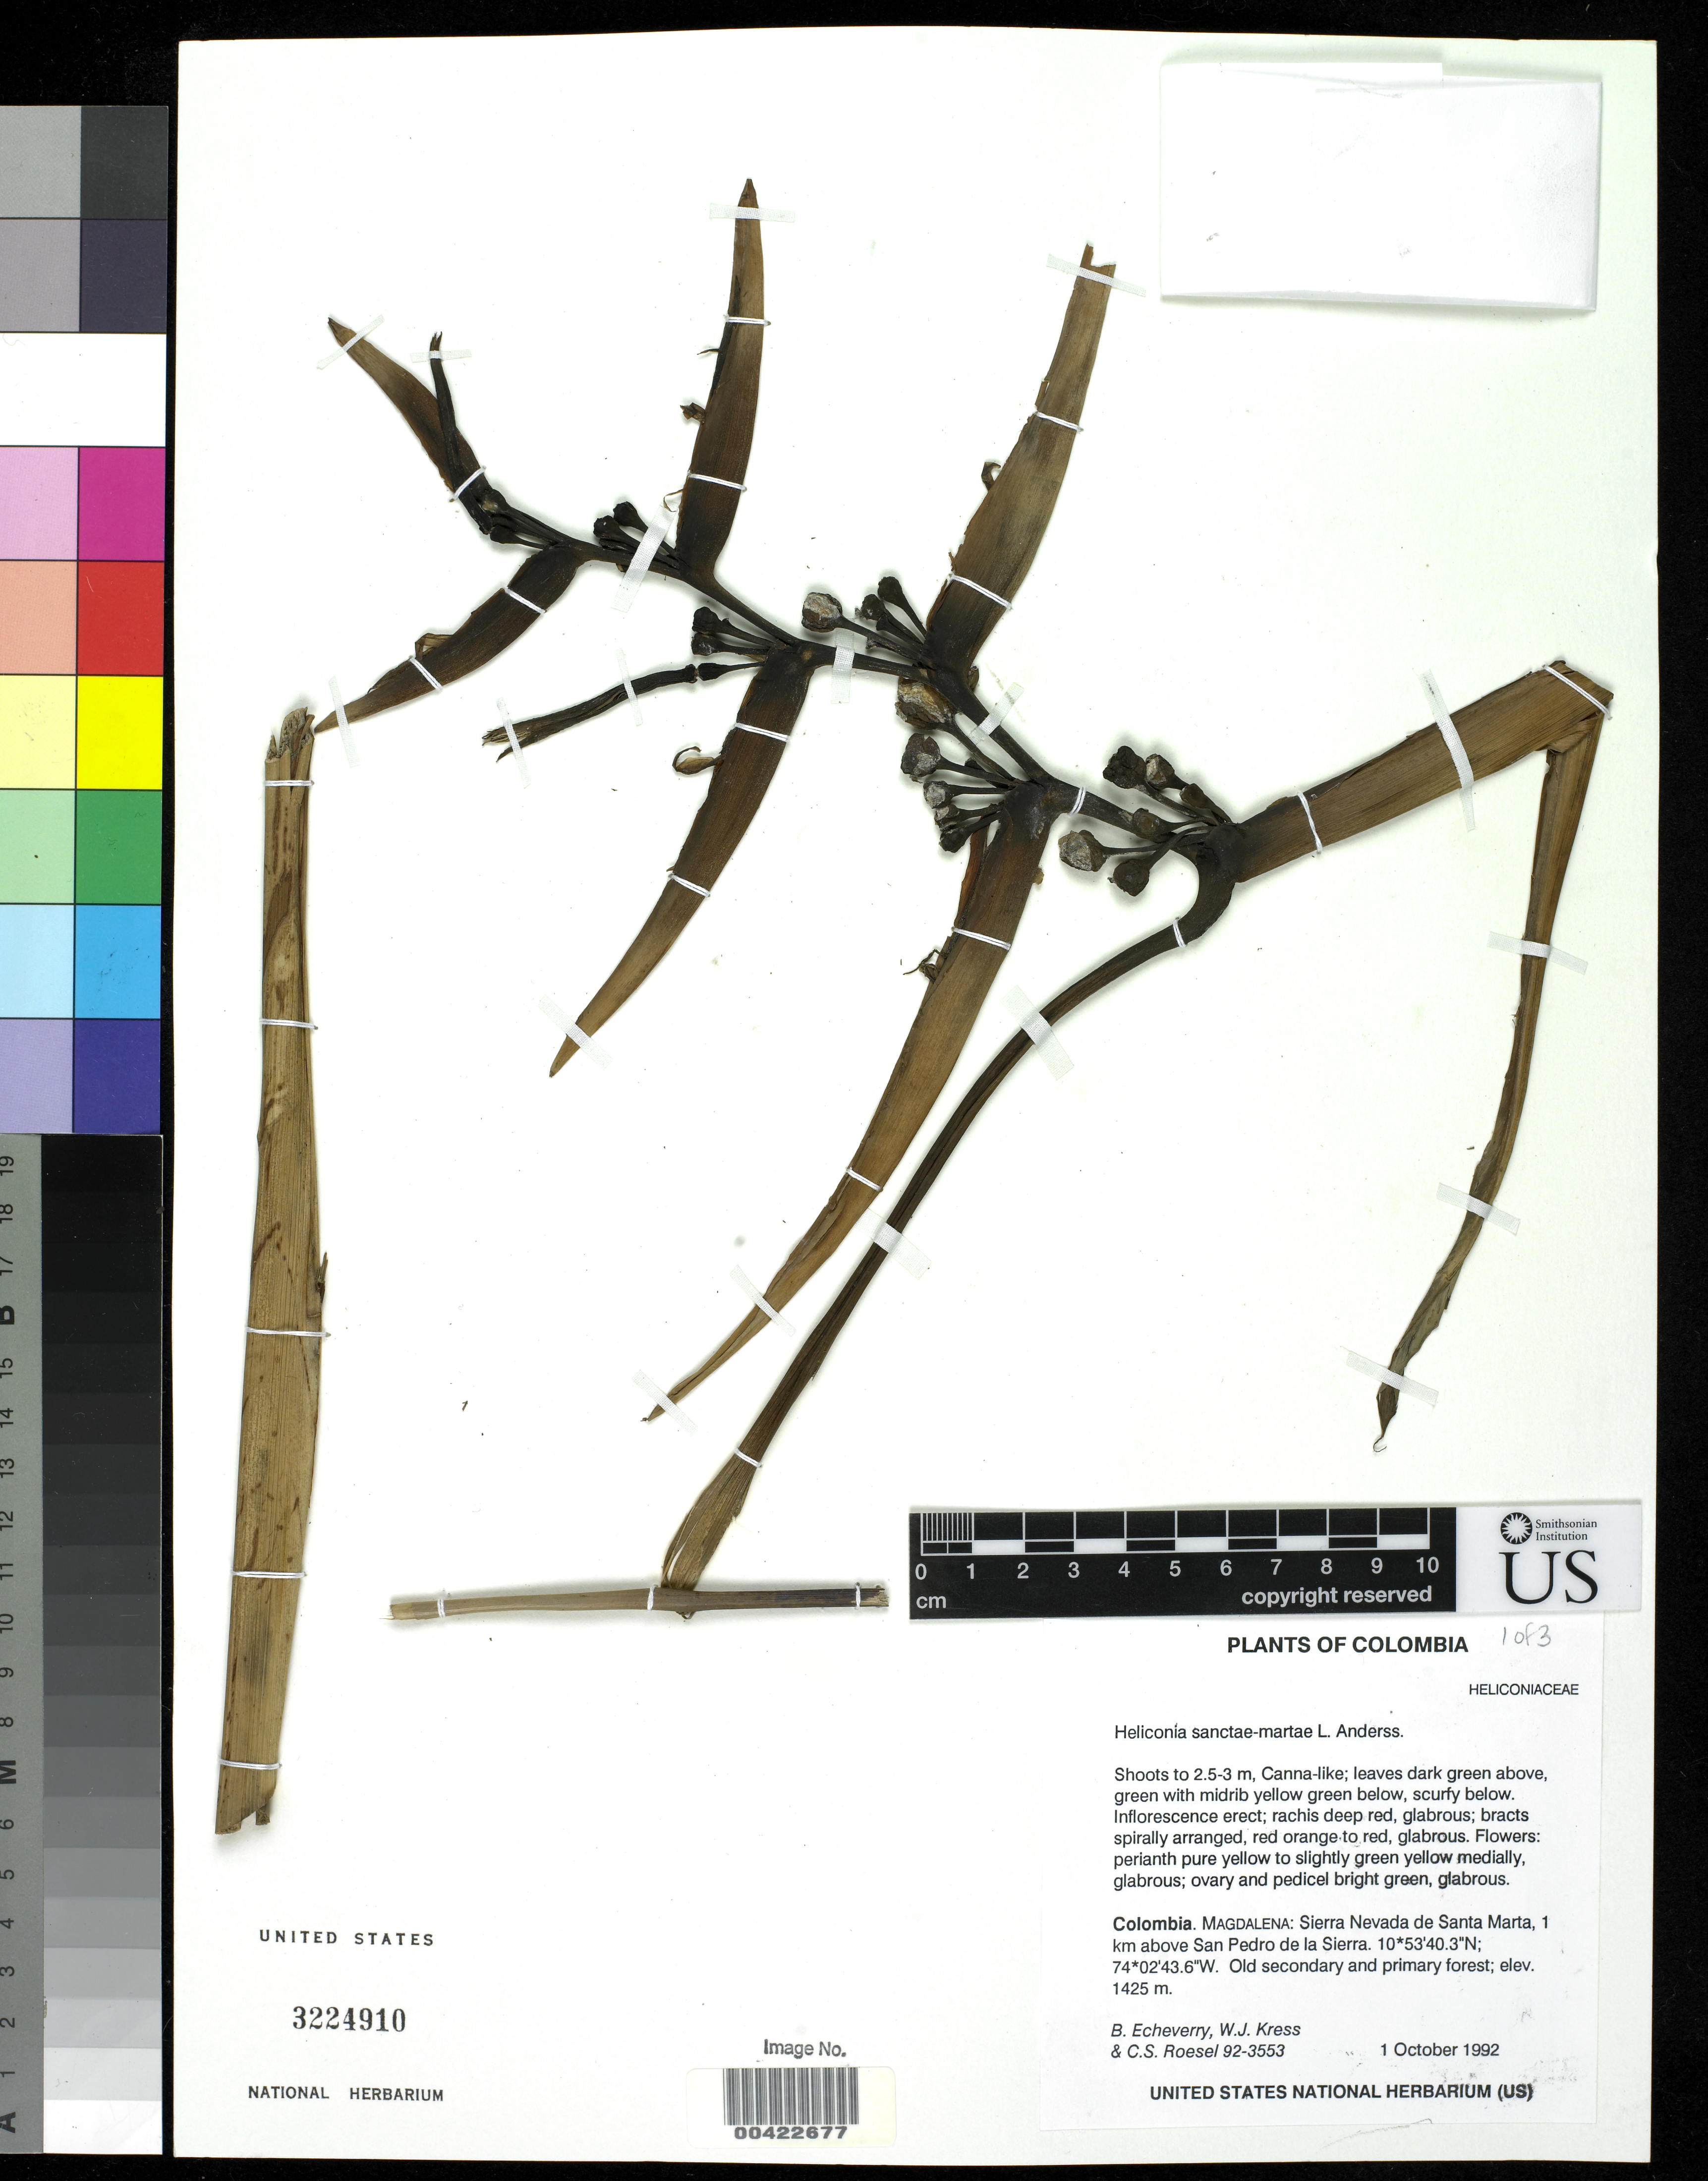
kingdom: Plantae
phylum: Tracheophyta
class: Liliopsida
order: Zingiberales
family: Heliconiaceae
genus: Heliconia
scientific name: Heliconia sanctae-martae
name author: L. Andersson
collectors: B. Echeverry, W. J. Kress & C. S. Roesel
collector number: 92-3553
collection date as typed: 01 Oct 1992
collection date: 1992-10-01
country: Colombia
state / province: Magdalena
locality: Sierra Nevada de Santa Marta, from San Pedro de La Sierra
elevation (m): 434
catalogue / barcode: US 3224910